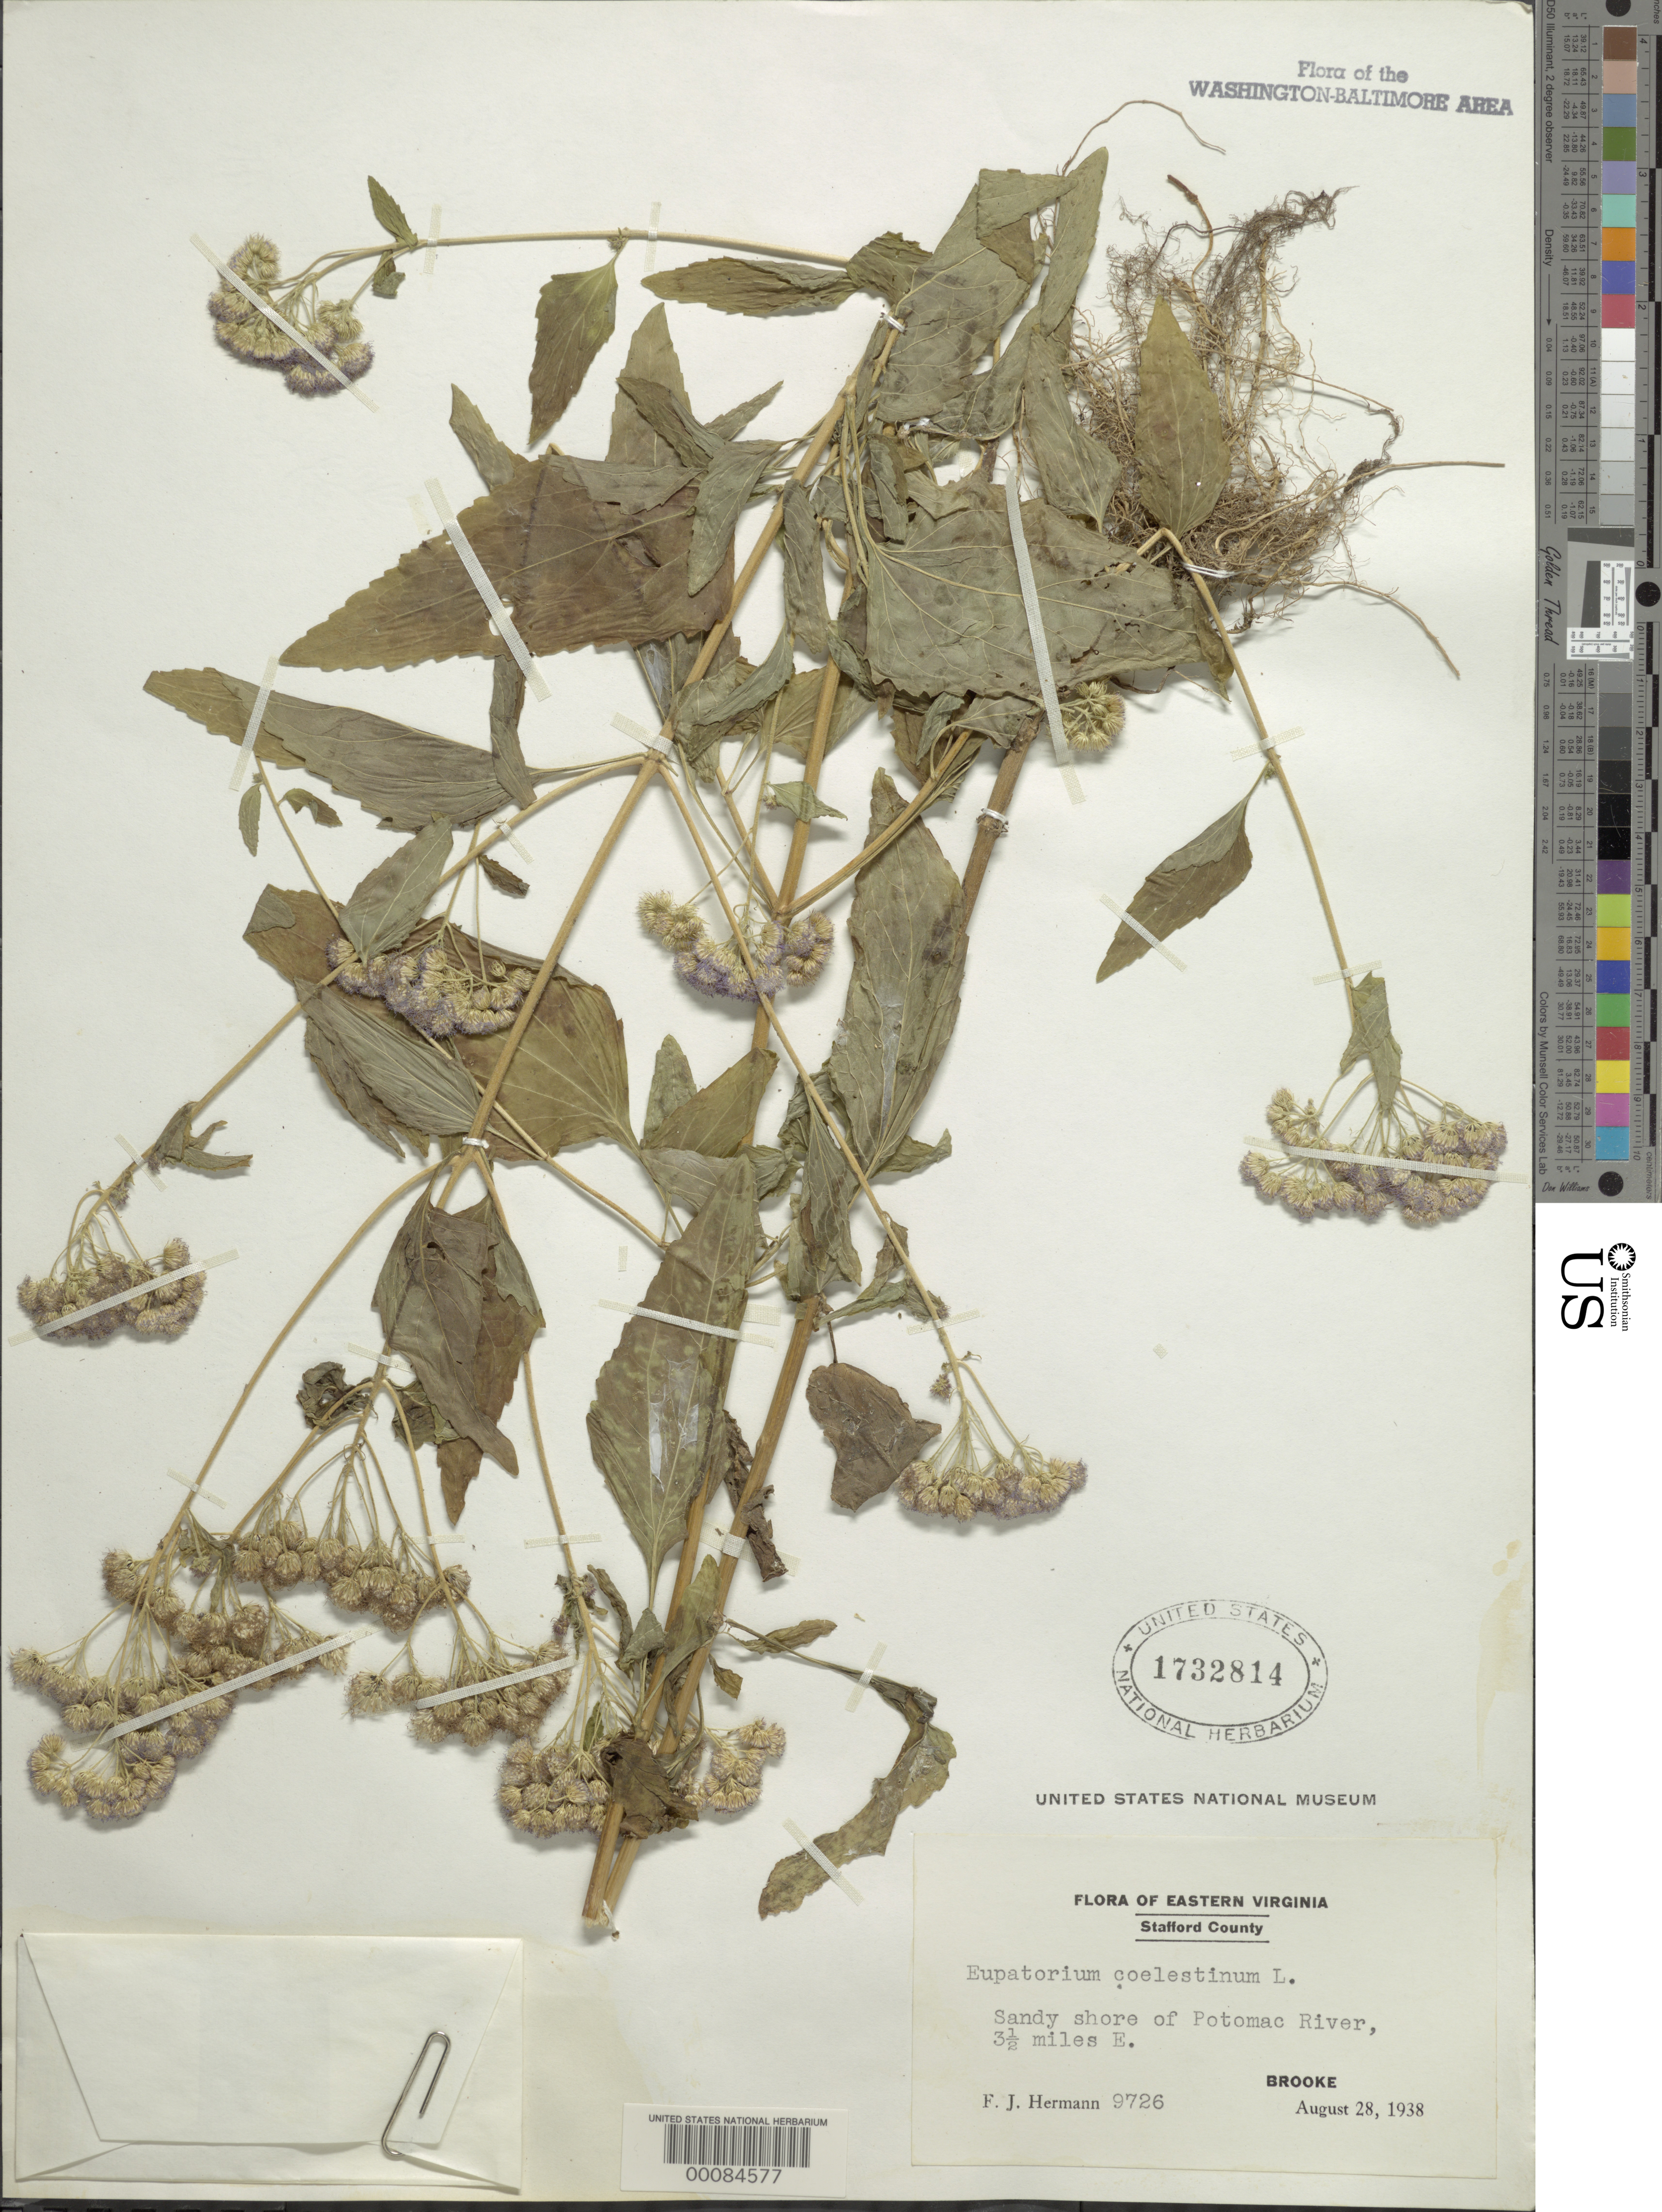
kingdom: Plantae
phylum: Tracheophyta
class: Magnoliopsida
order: Asterales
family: Asteraceae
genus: Conoclinium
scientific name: Conoclinium coelestinum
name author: (L.) DC.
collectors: F. J. Hermann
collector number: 9726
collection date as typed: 28 Aug 1938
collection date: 1938-08-28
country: United States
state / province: Virginia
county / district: Stafford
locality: Potomac River Brooke C. & O. Canal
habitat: Sandy shore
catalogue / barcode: US 1732814